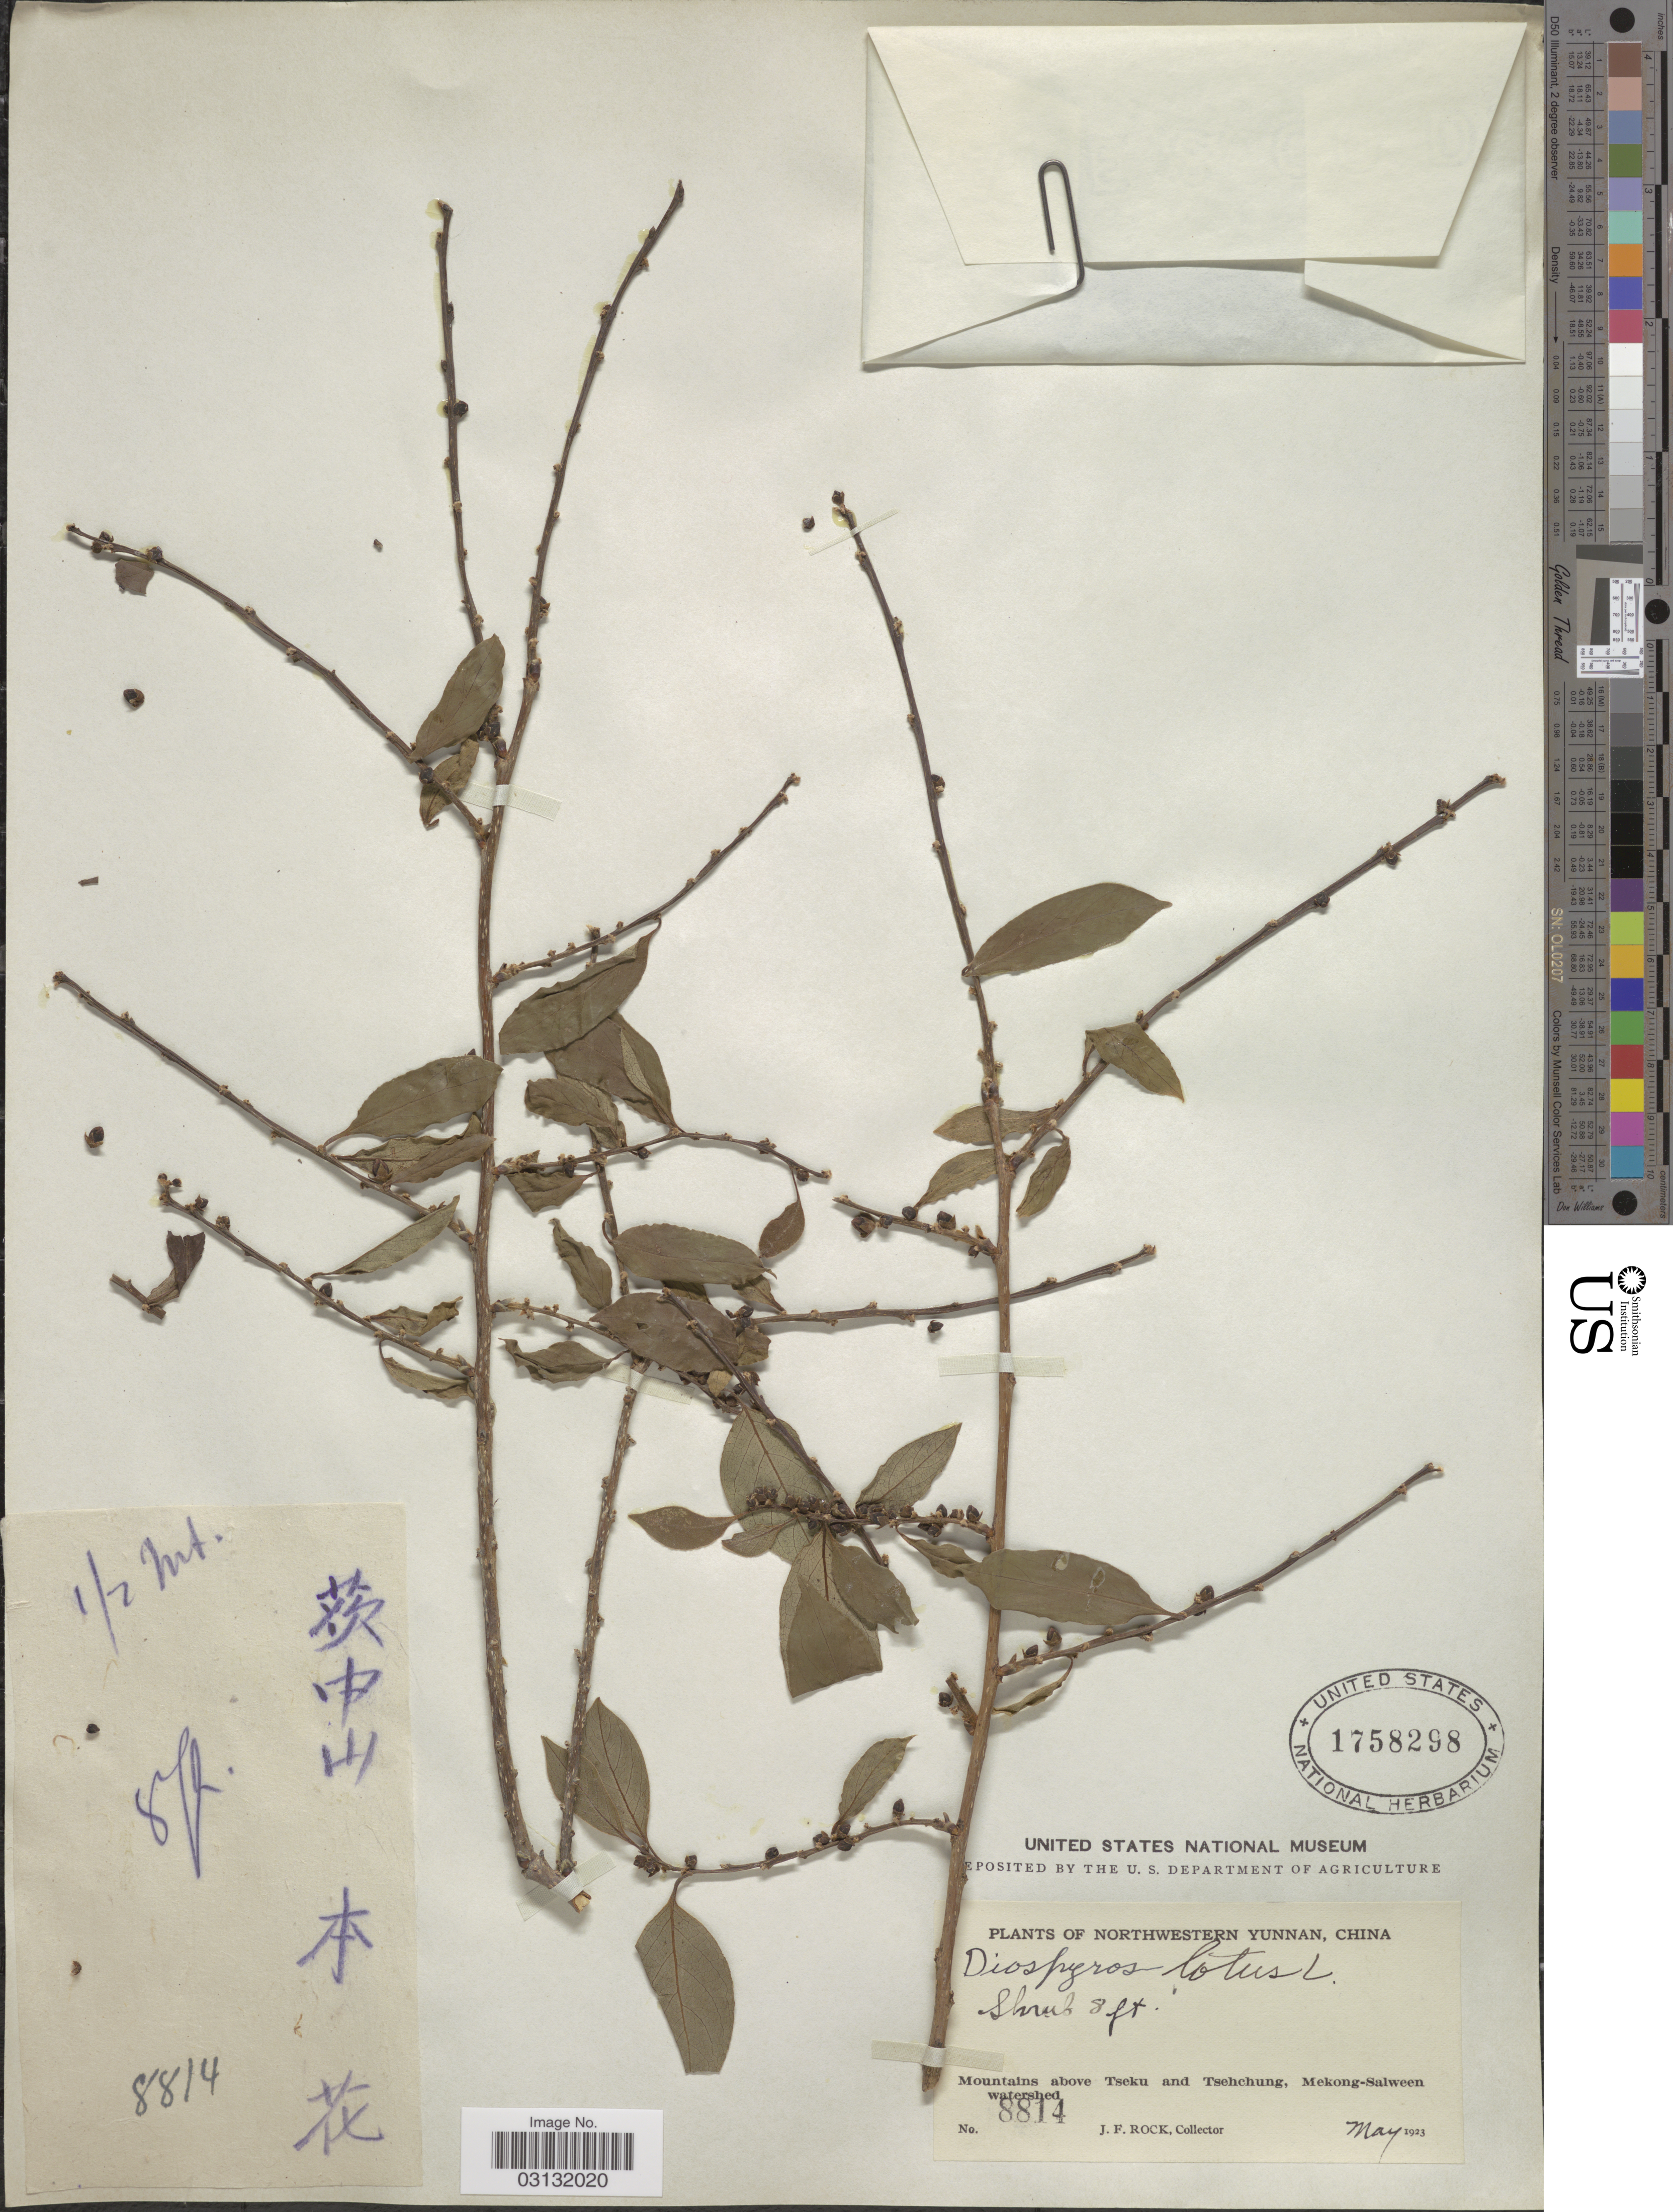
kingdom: Plantae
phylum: Tracheophyta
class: Magnoliopsida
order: Ericales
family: Ebenaceae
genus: Diospyros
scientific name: Diospyros lotus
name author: L.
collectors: J. Rock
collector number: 8814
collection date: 1923-05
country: China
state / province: Yunnan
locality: Northwestern Yunnan, China, Mountains above Tseku and Tsehchung, Mekong-Salween watershed.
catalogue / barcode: US 1758298